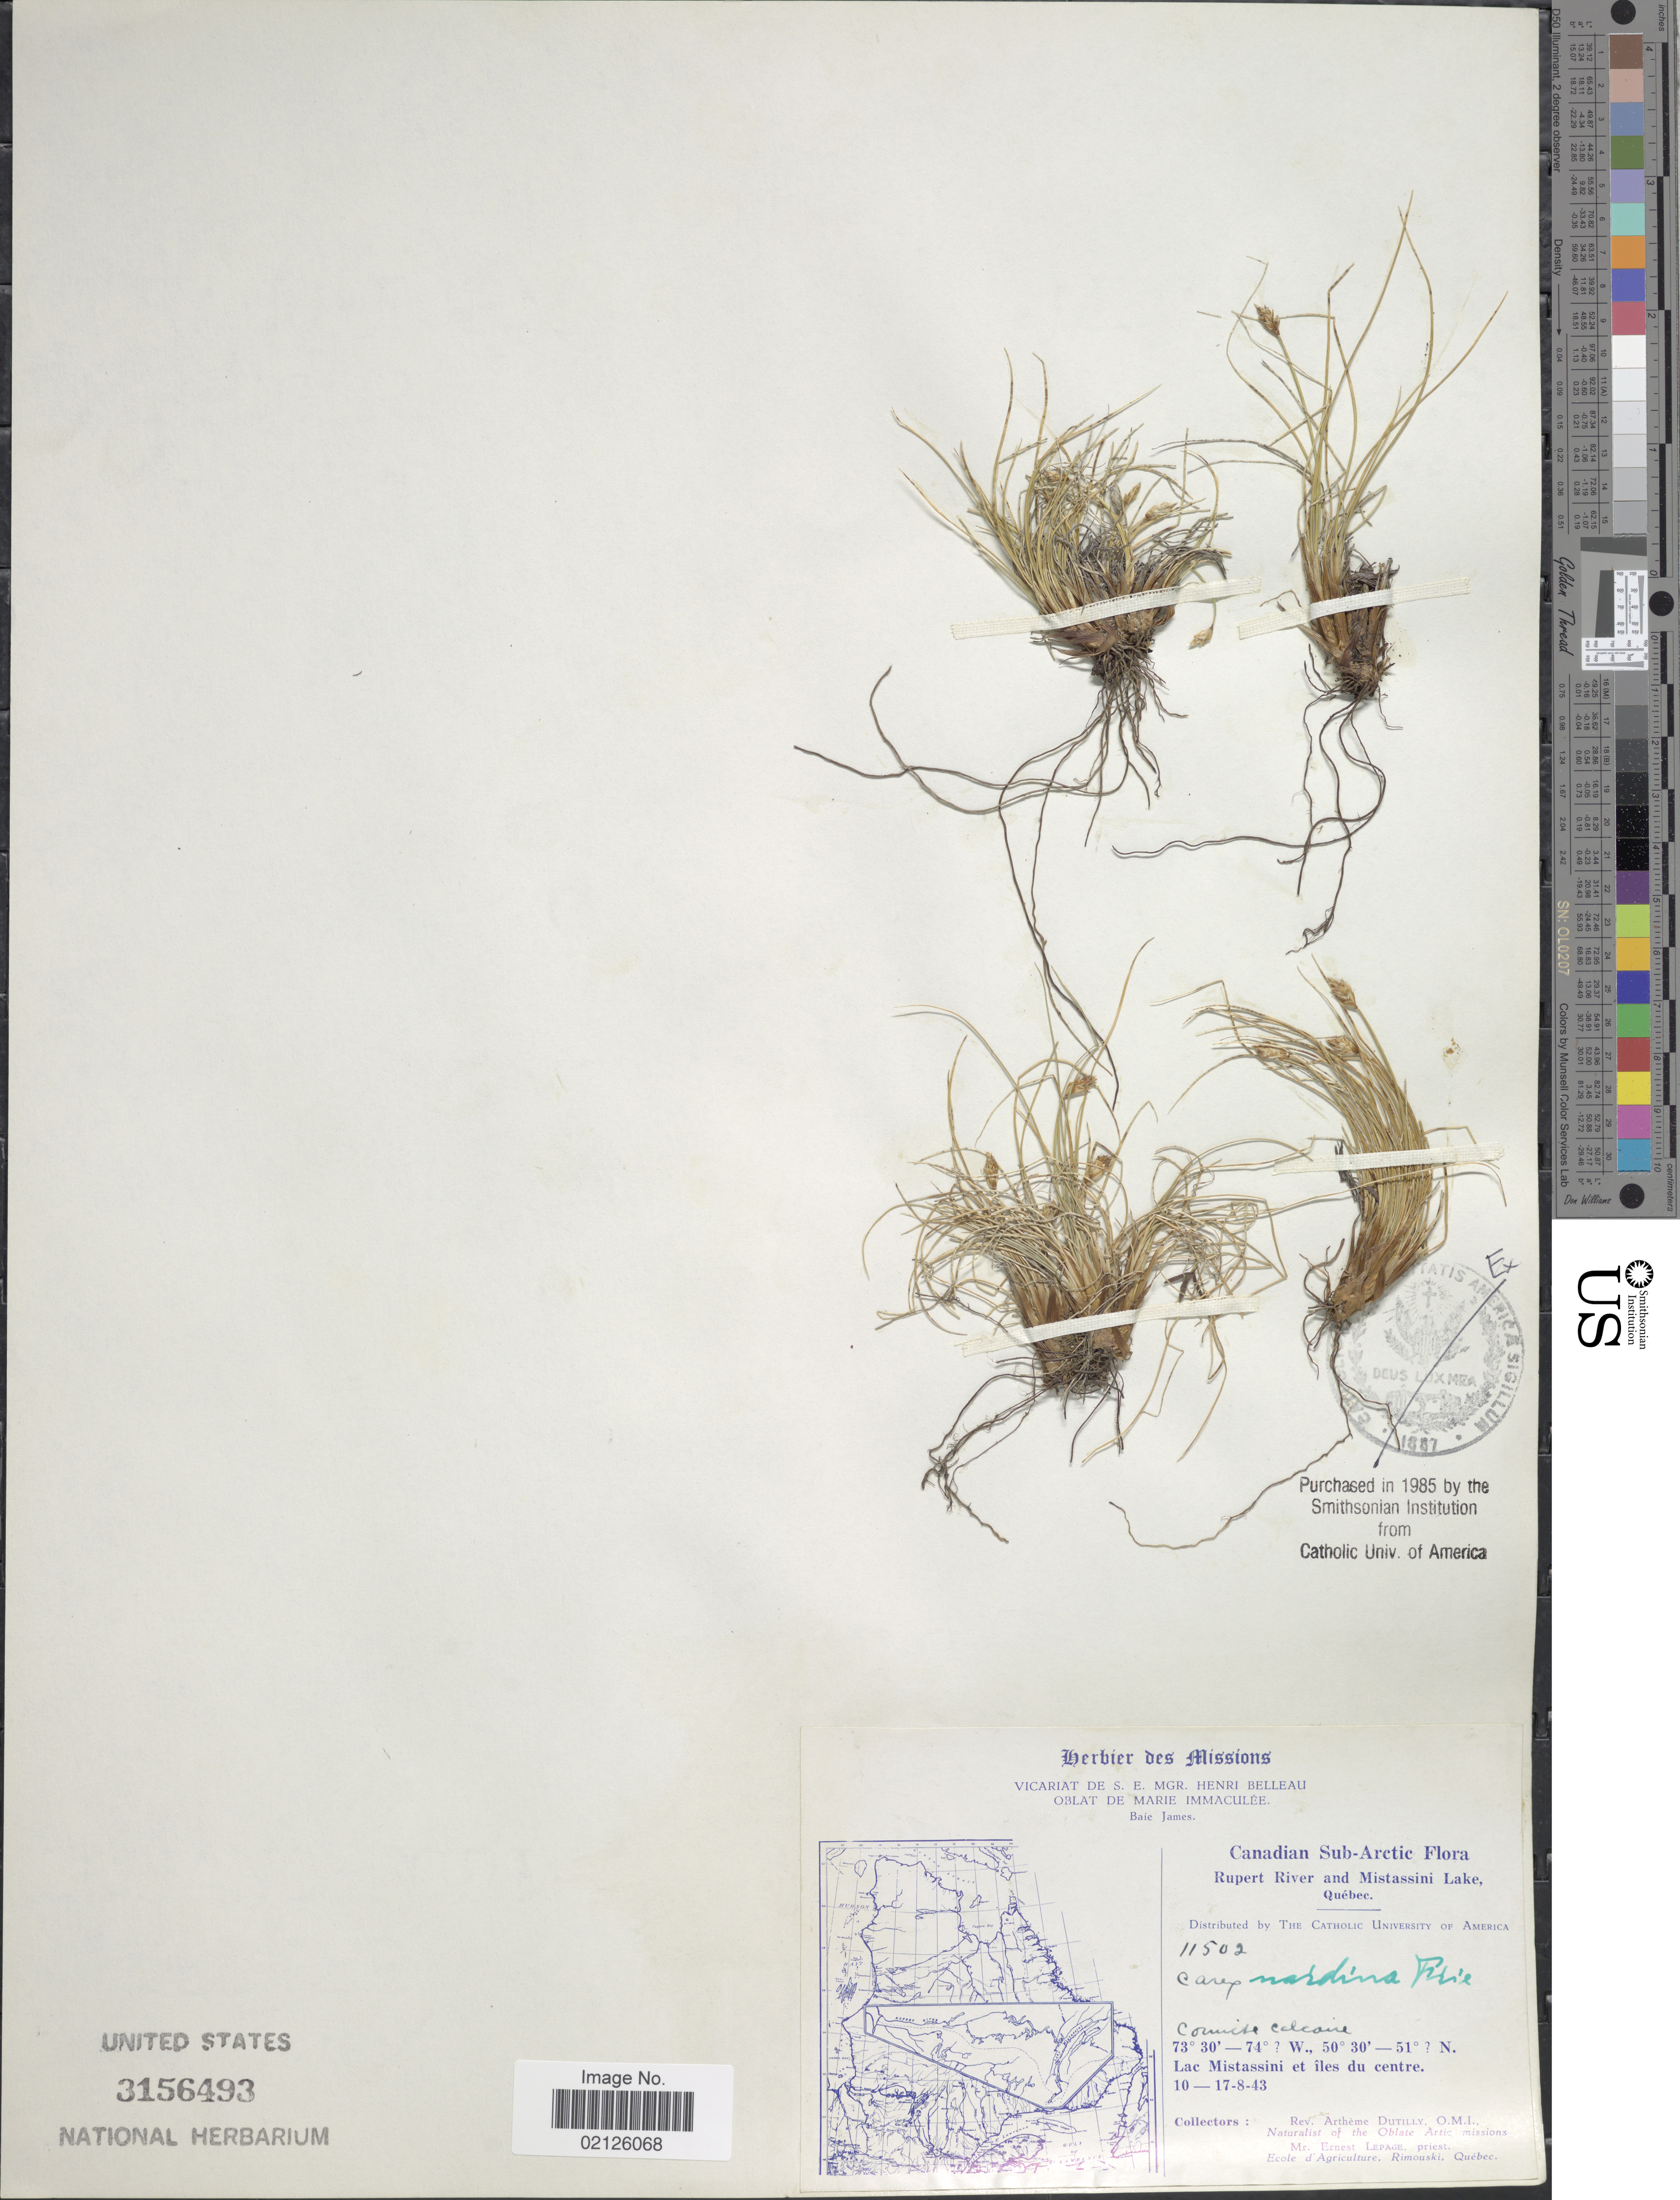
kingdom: Plantae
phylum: Tracheophyta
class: Liliopsida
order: Poales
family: Cyperaceae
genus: Carex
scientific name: Carex nardina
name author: (Hornem.) Fr.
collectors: A. Dutilly & E. Lepage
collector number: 11502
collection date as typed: Transcribed d/m/y: 10/8/43 to 17/8/43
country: Canada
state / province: Quebec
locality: Canadian Sub-Arctic, Rupert River and Mistassini Lake, Comite calcaire, Lac Mistassini et îles du centre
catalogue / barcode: US 3156493